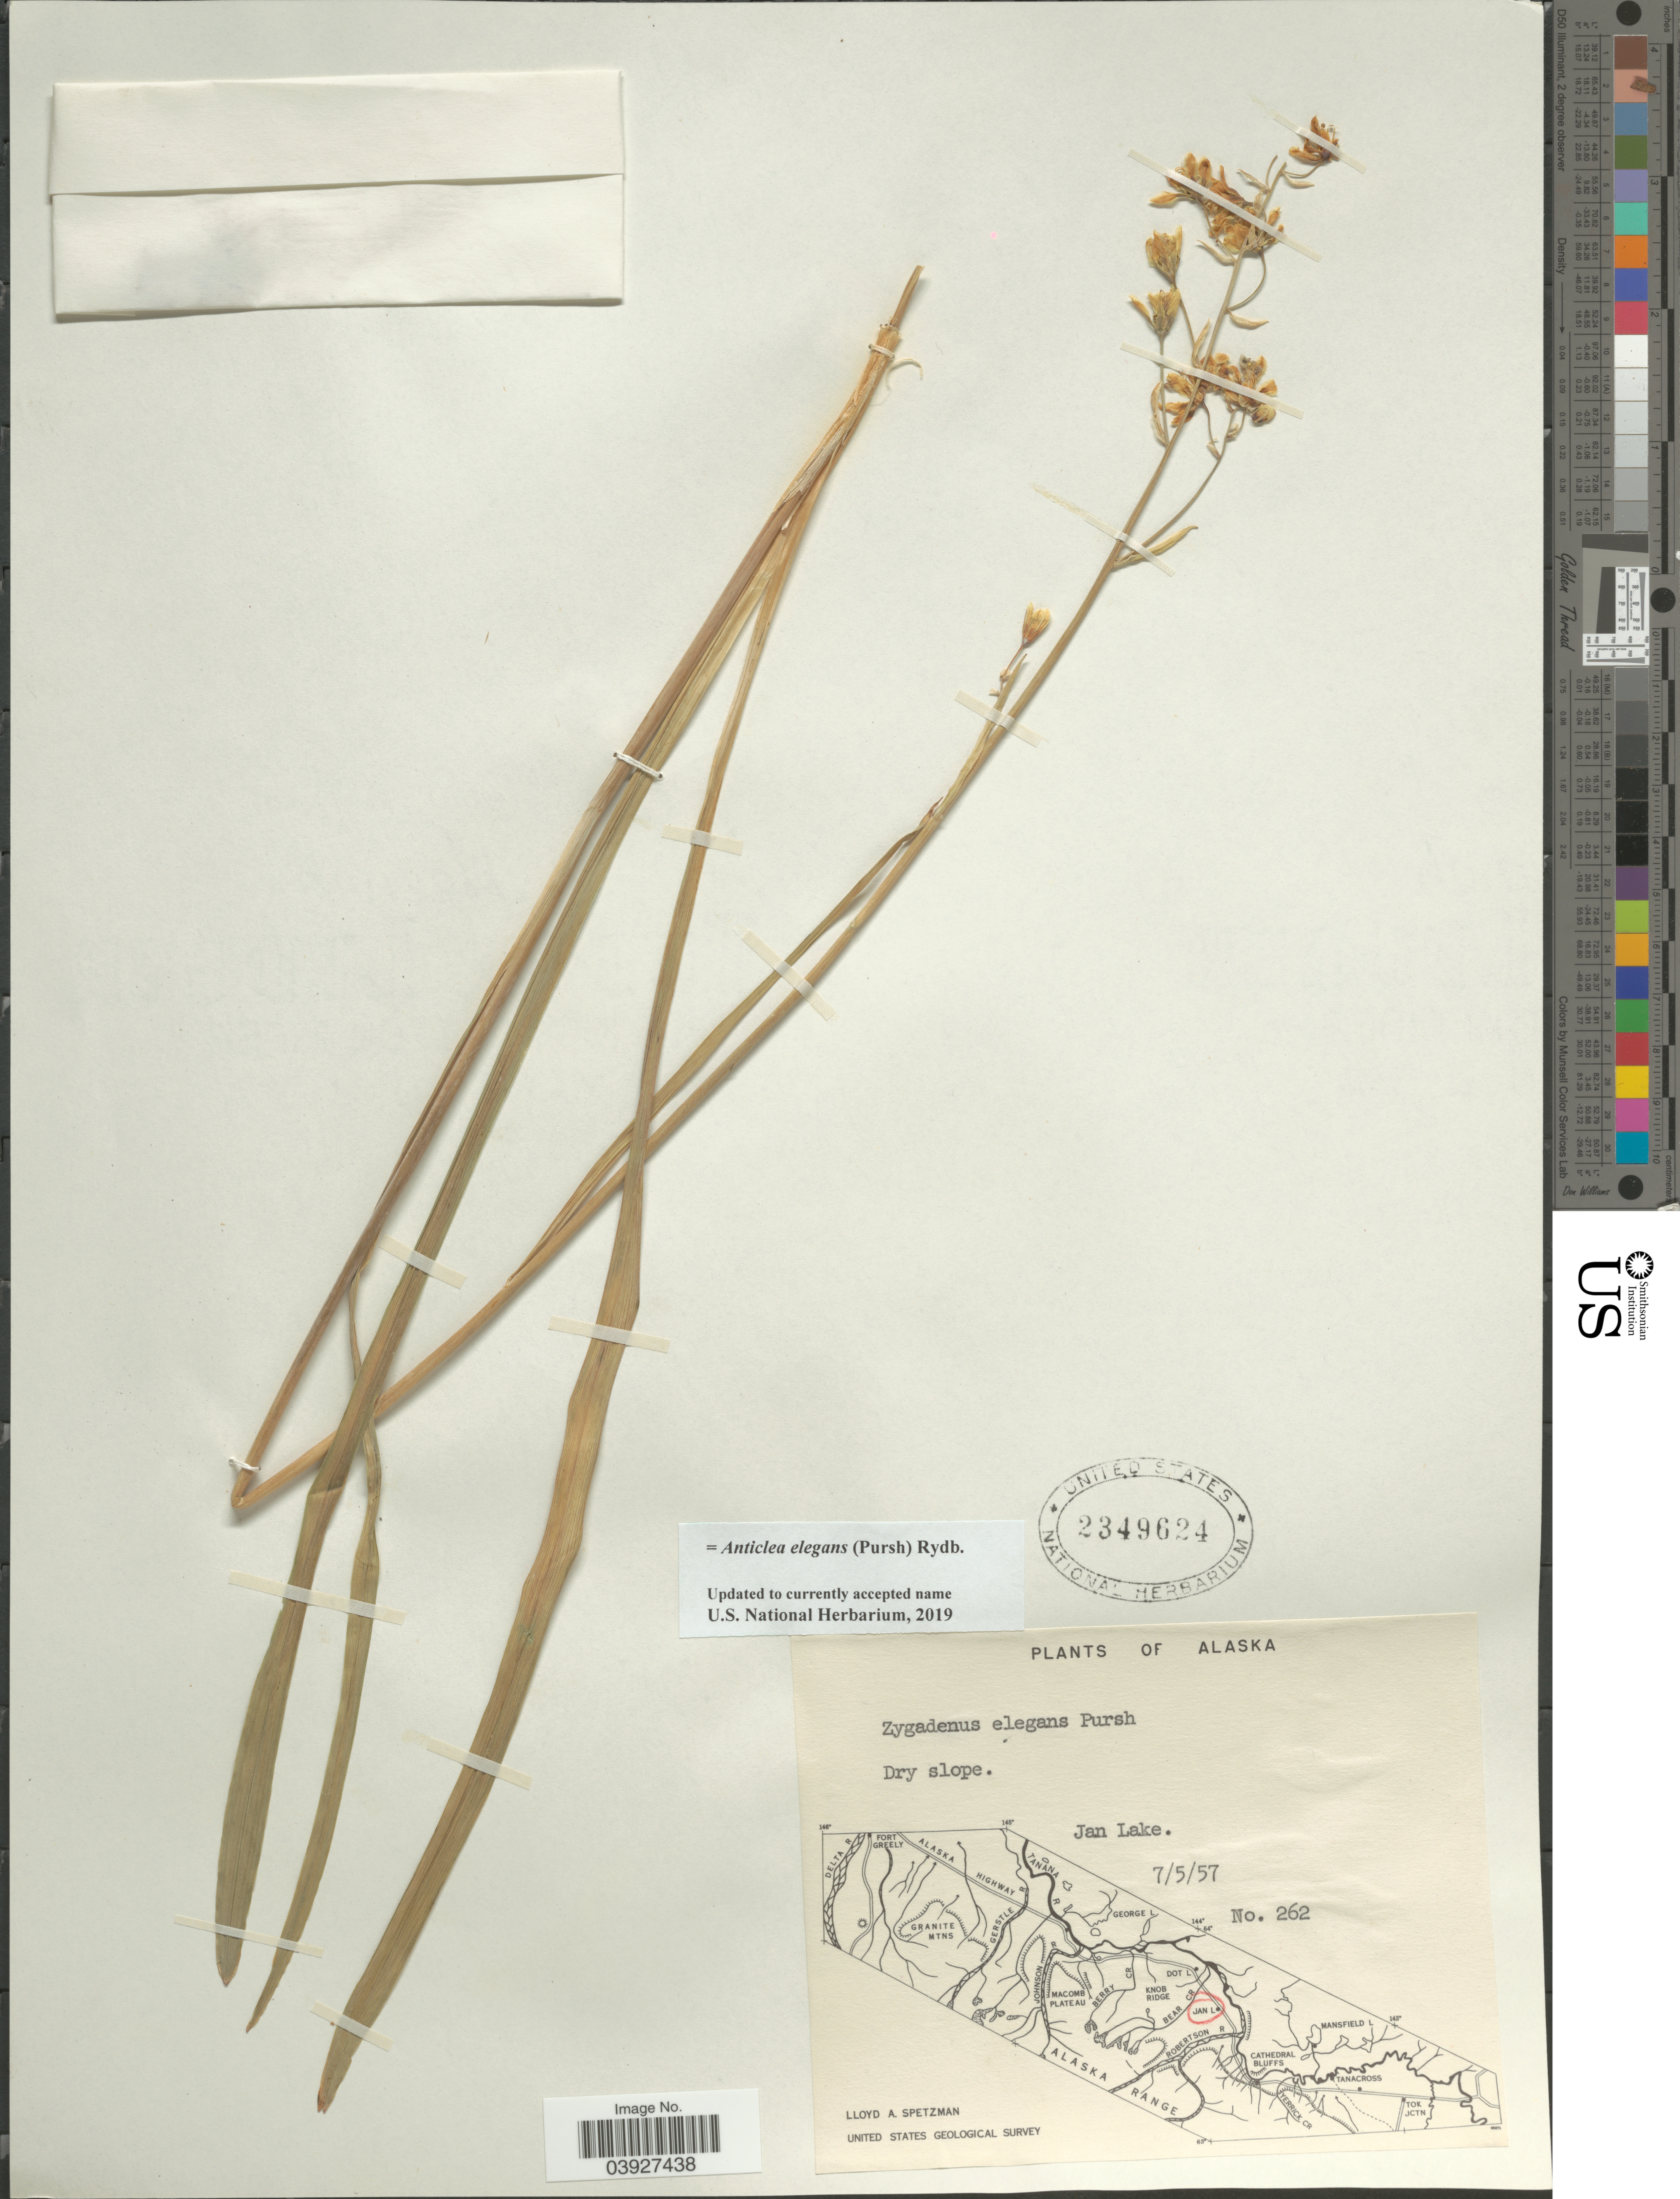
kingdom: Plantae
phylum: Tracheophyta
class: Liliopsida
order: Liliales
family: Melanthiaceae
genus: Anticlea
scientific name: Anticlea elegans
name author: (Pursh) Rydb.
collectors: L. Spetzman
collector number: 262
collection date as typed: Transcribed d/m/y: 5/7/57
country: United States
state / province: Alaska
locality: Dry slope. Jan Lake.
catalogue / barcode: US 2349624